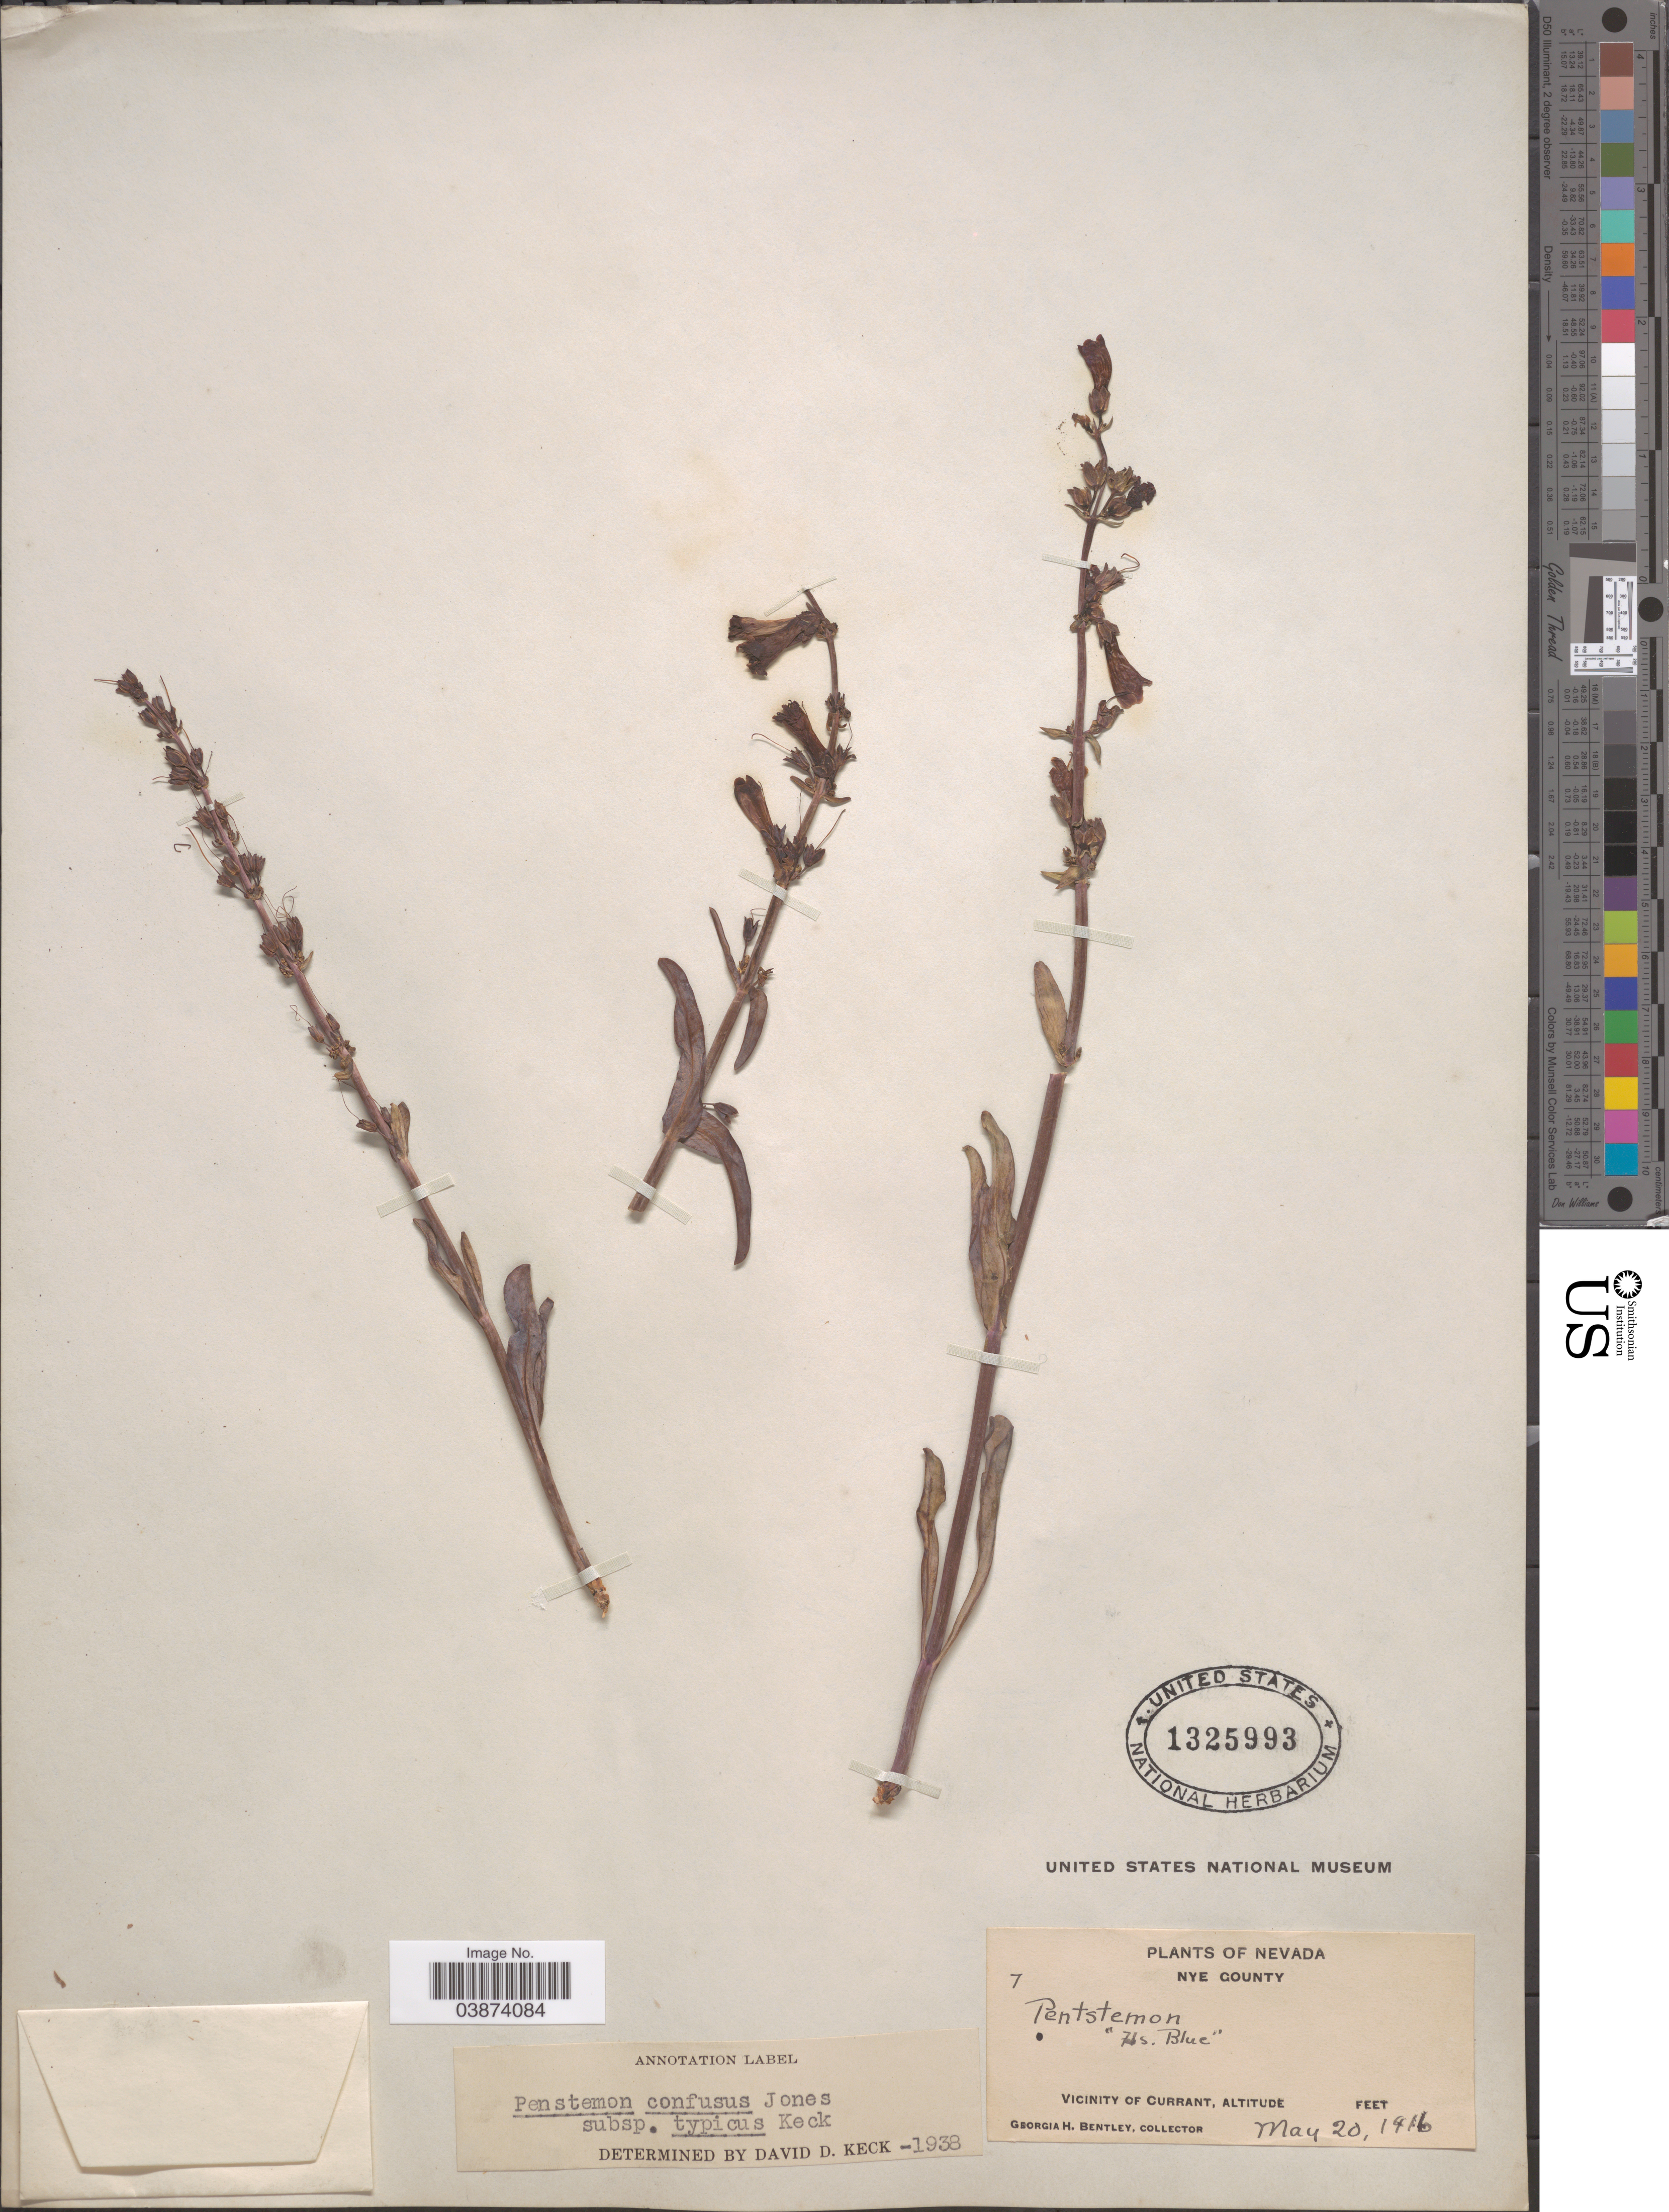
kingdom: Plantae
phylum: Tracheophyta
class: Magnoliopsida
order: Lamiales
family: Plantaginaceae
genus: Penstemon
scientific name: Penstemon confusus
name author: M.E. Jones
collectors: G. Bentley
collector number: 7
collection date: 1916-05-20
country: United States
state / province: Nevada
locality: Nye County. Vicinity of Currant.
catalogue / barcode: US 1325993